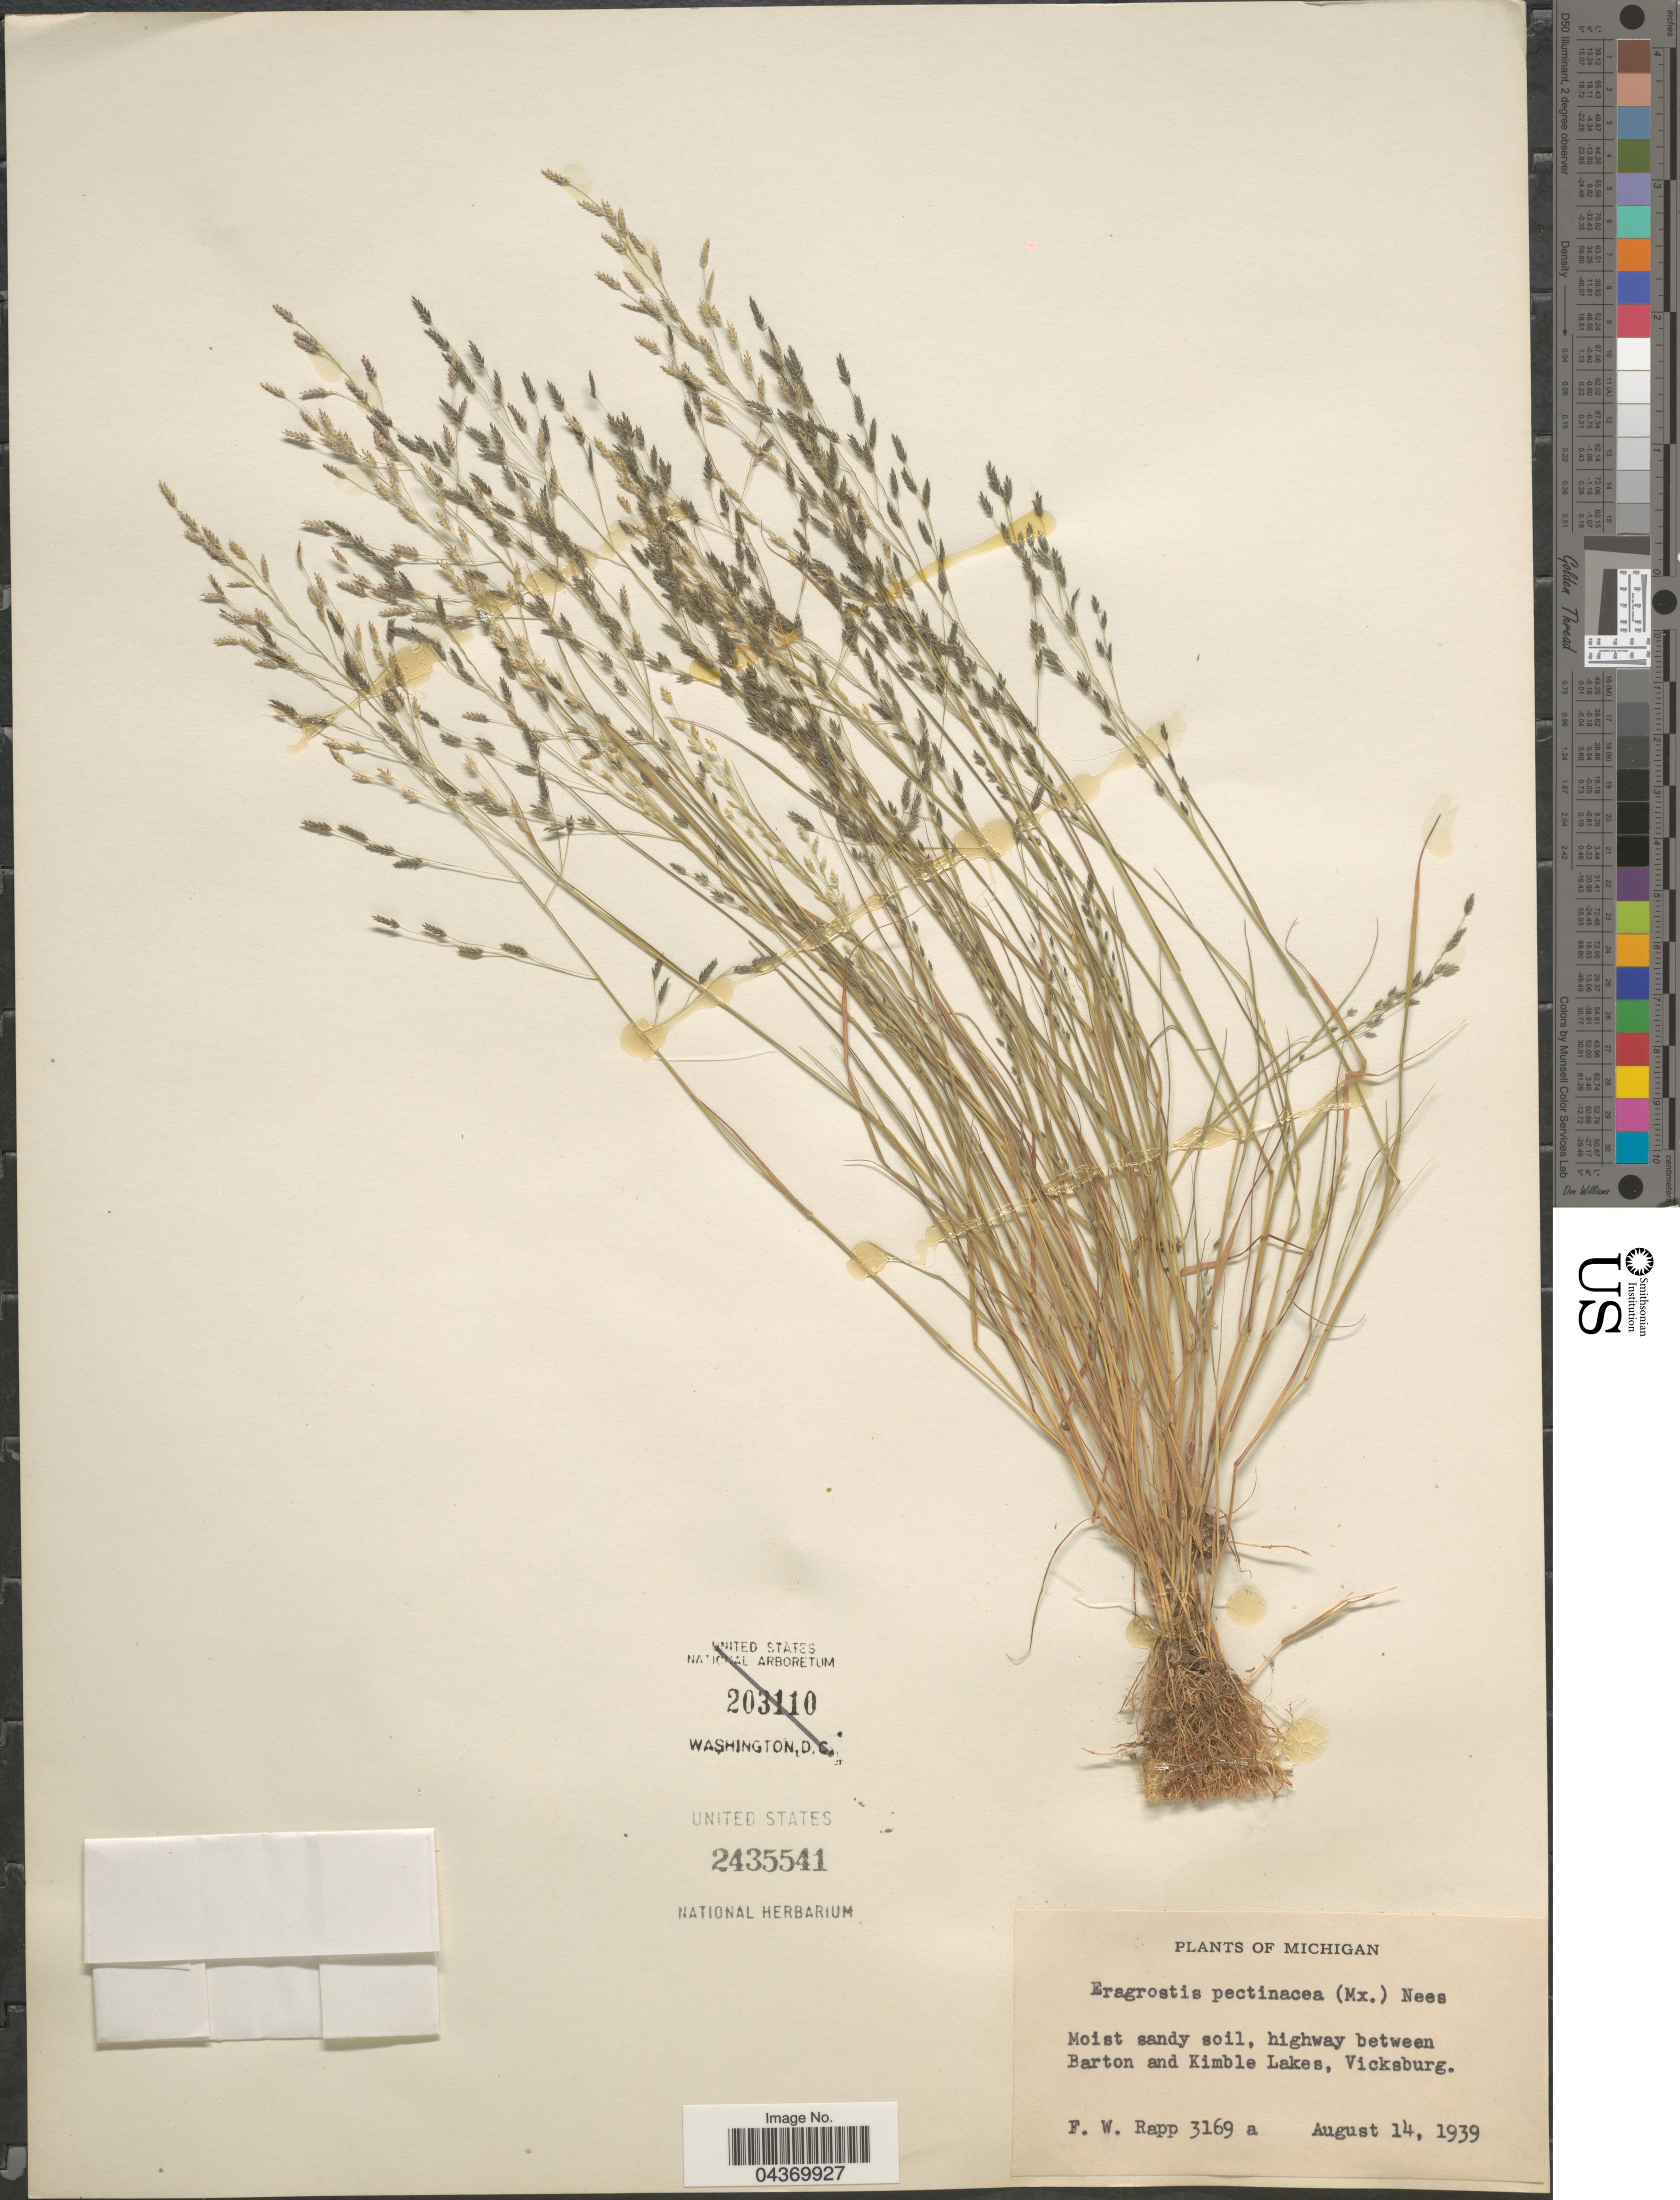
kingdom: Plantae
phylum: Tracheophyta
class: Liliopsida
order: Poales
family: Poaceae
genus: Eragrostis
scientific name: Eragrostis pectinacea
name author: (Michx.) Nees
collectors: F. Rapp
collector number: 3169a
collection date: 1939-08-14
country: United States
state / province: Michigan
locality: Moist sandy soil, highway between Barton and Kimble Lakes, Vicksburg.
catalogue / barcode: US 2435541